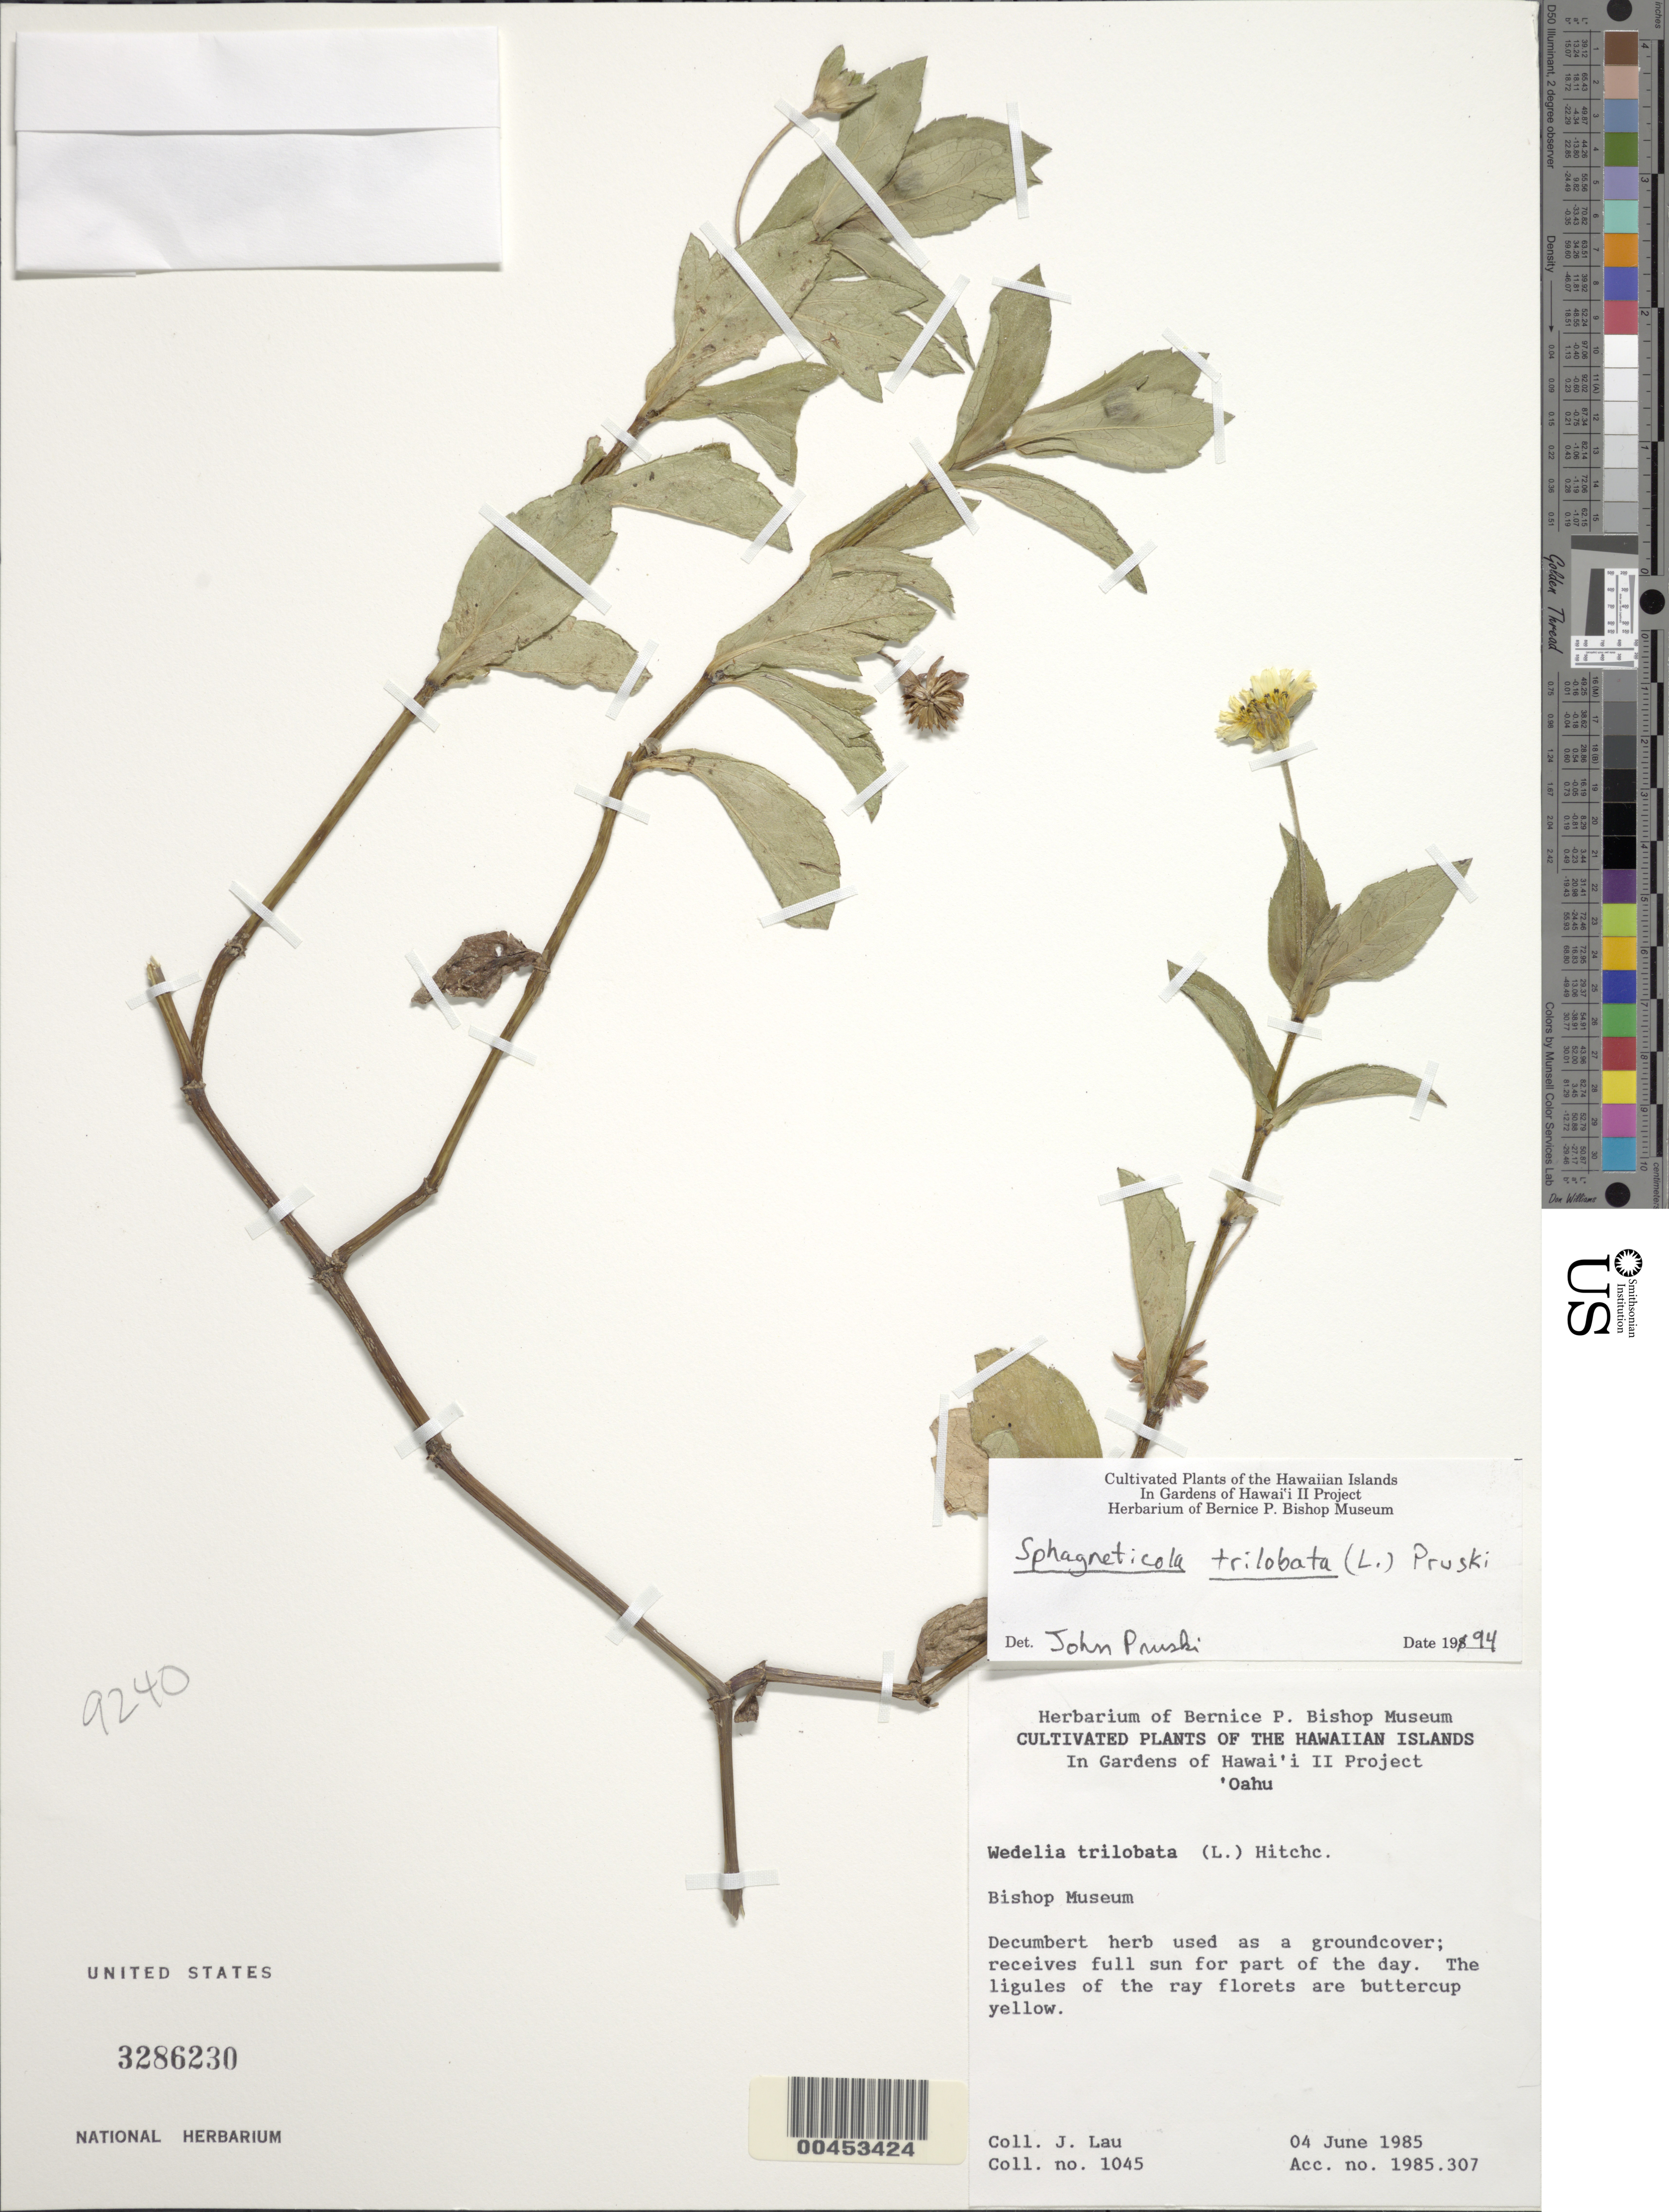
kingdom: Plantae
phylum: Tracheophyta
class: Magnoliopsida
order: Asterales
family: Asteraceae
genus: Sphagneticola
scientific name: Sphagneticola trilobata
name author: (L.) Pruski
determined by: Pruski, J. F.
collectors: J. Lau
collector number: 1045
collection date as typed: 4 Jun 1985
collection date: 1985-06-04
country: United States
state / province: Hawaii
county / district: Honolulu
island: Oahu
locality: Bishop Museum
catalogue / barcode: US 3286230